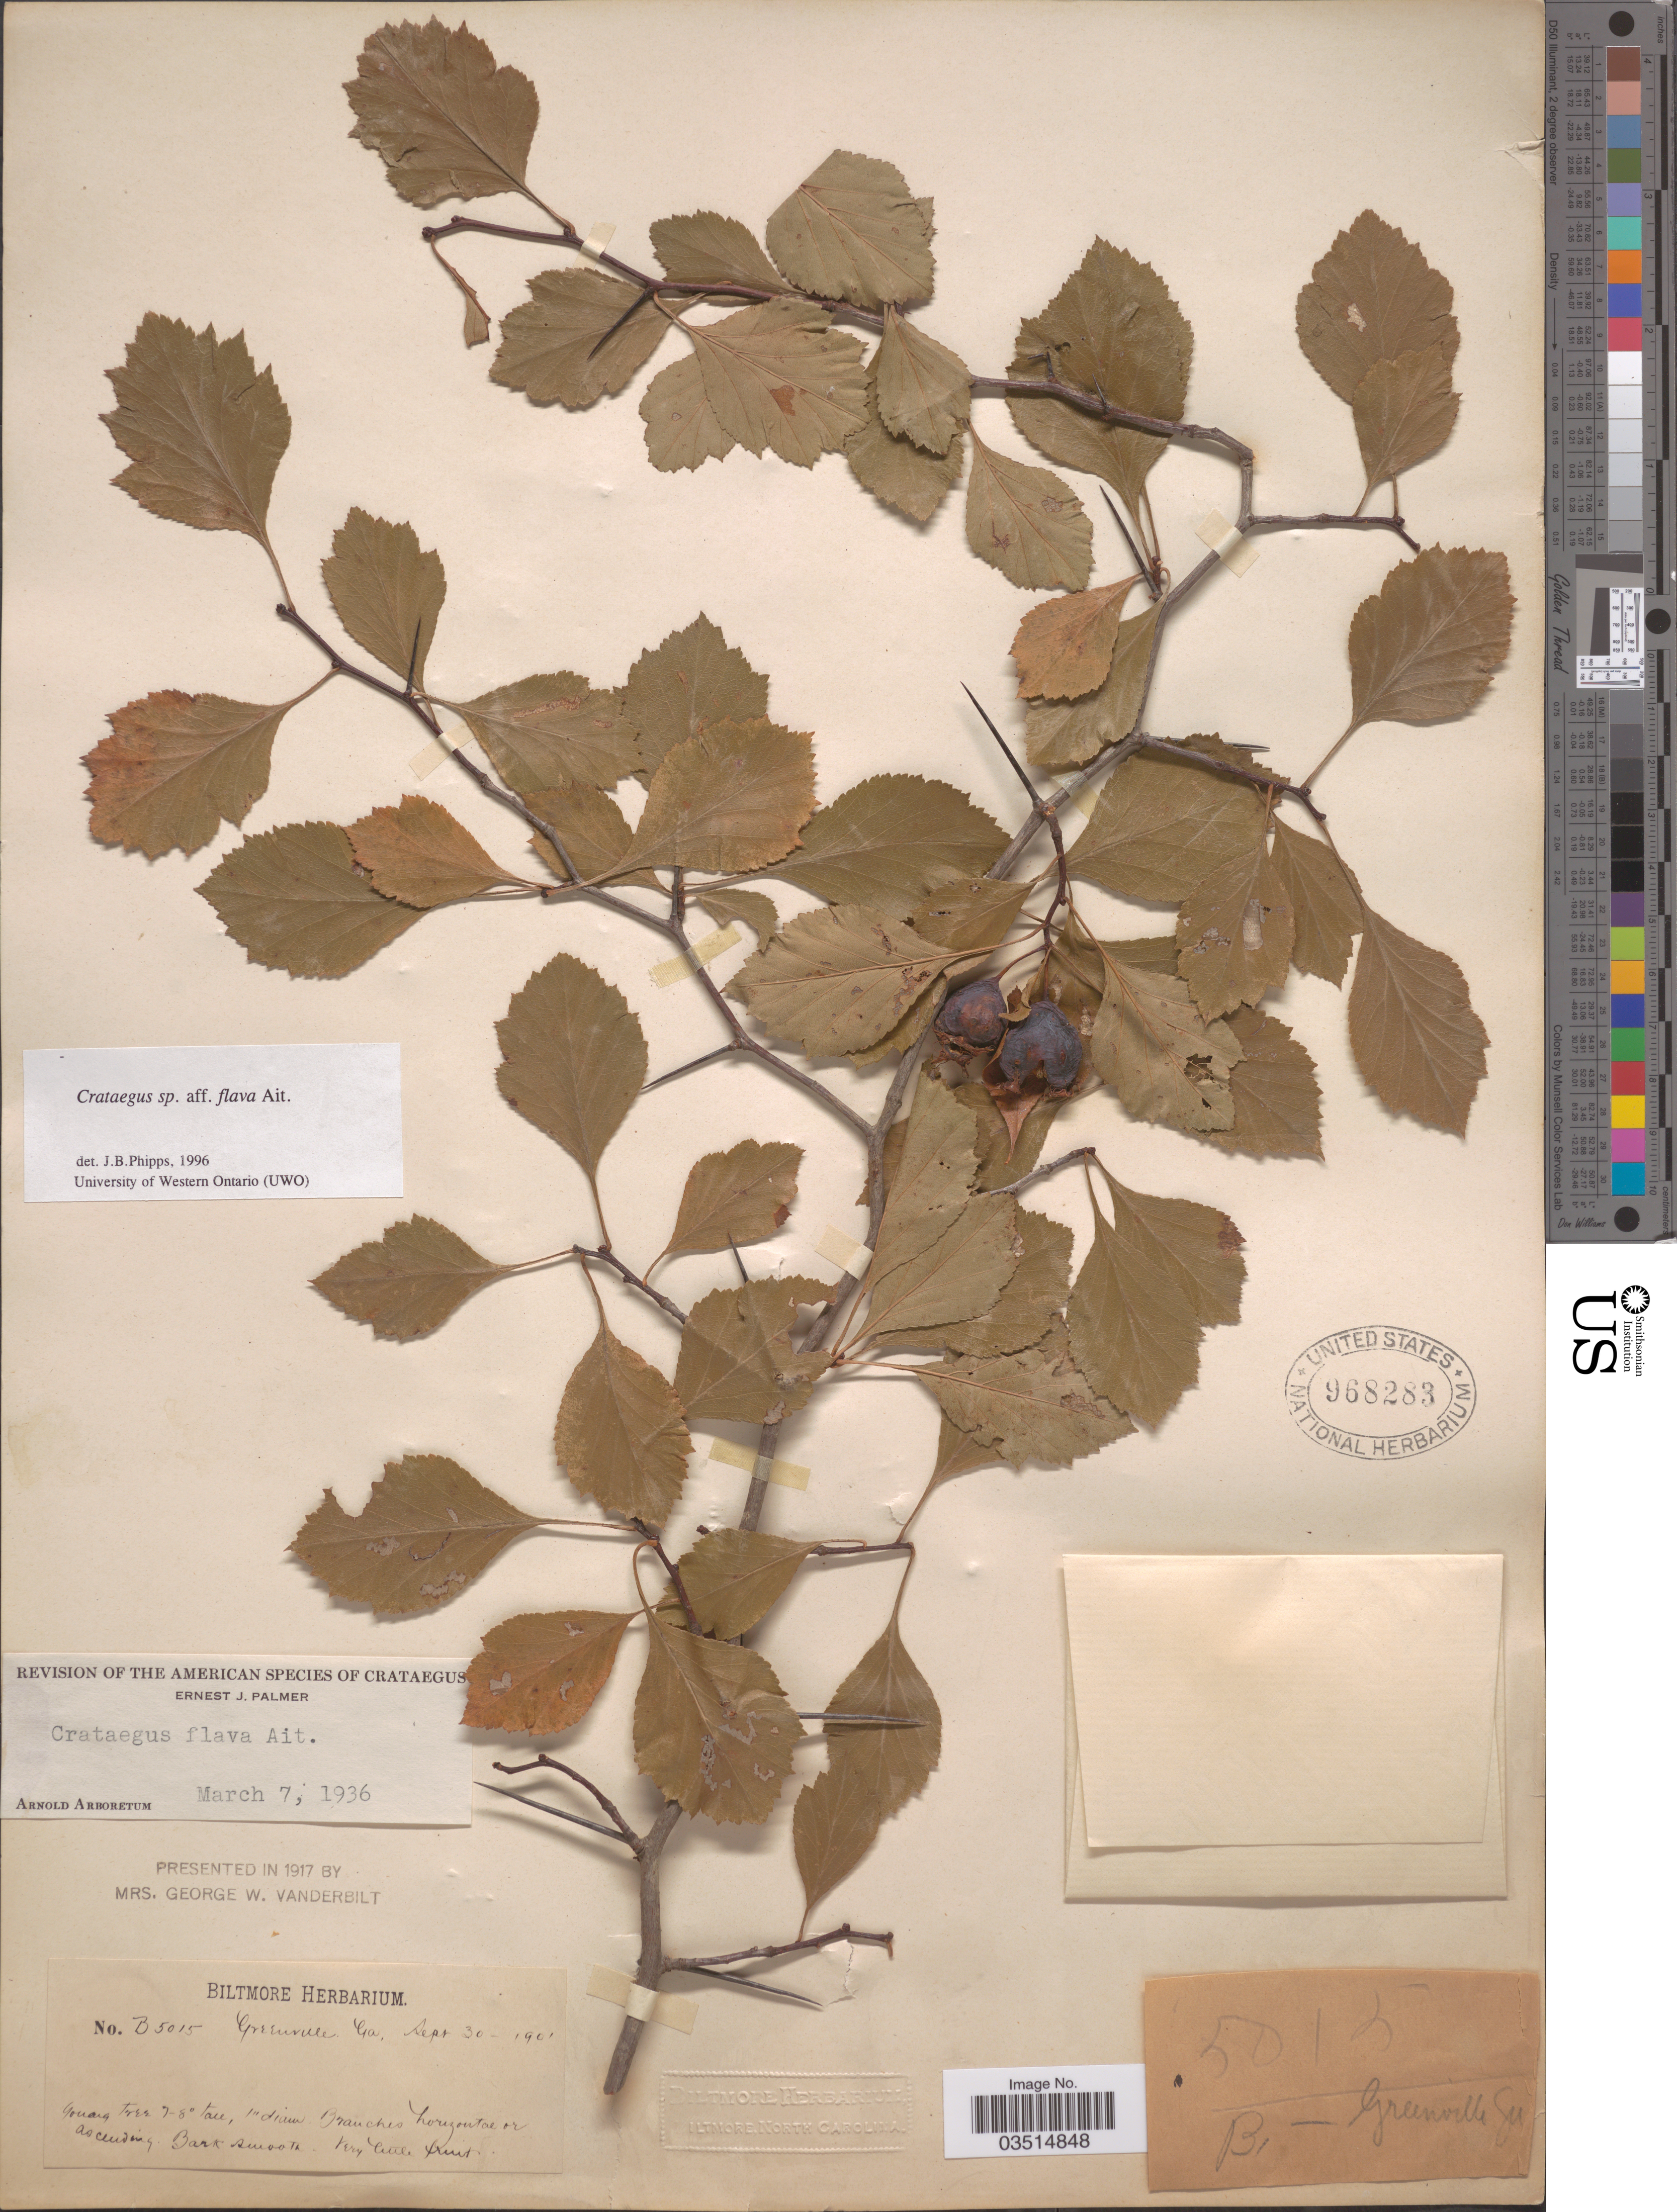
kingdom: Plantae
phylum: Tracheophyta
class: Magnoliopsida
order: Rosales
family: Rosaceae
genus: Crataegus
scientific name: Crataegus flava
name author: Aiton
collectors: ex herb. Biltmore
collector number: B5015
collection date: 1901-09-30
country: United States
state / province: Georgia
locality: Greenville.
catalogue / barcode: US 968283